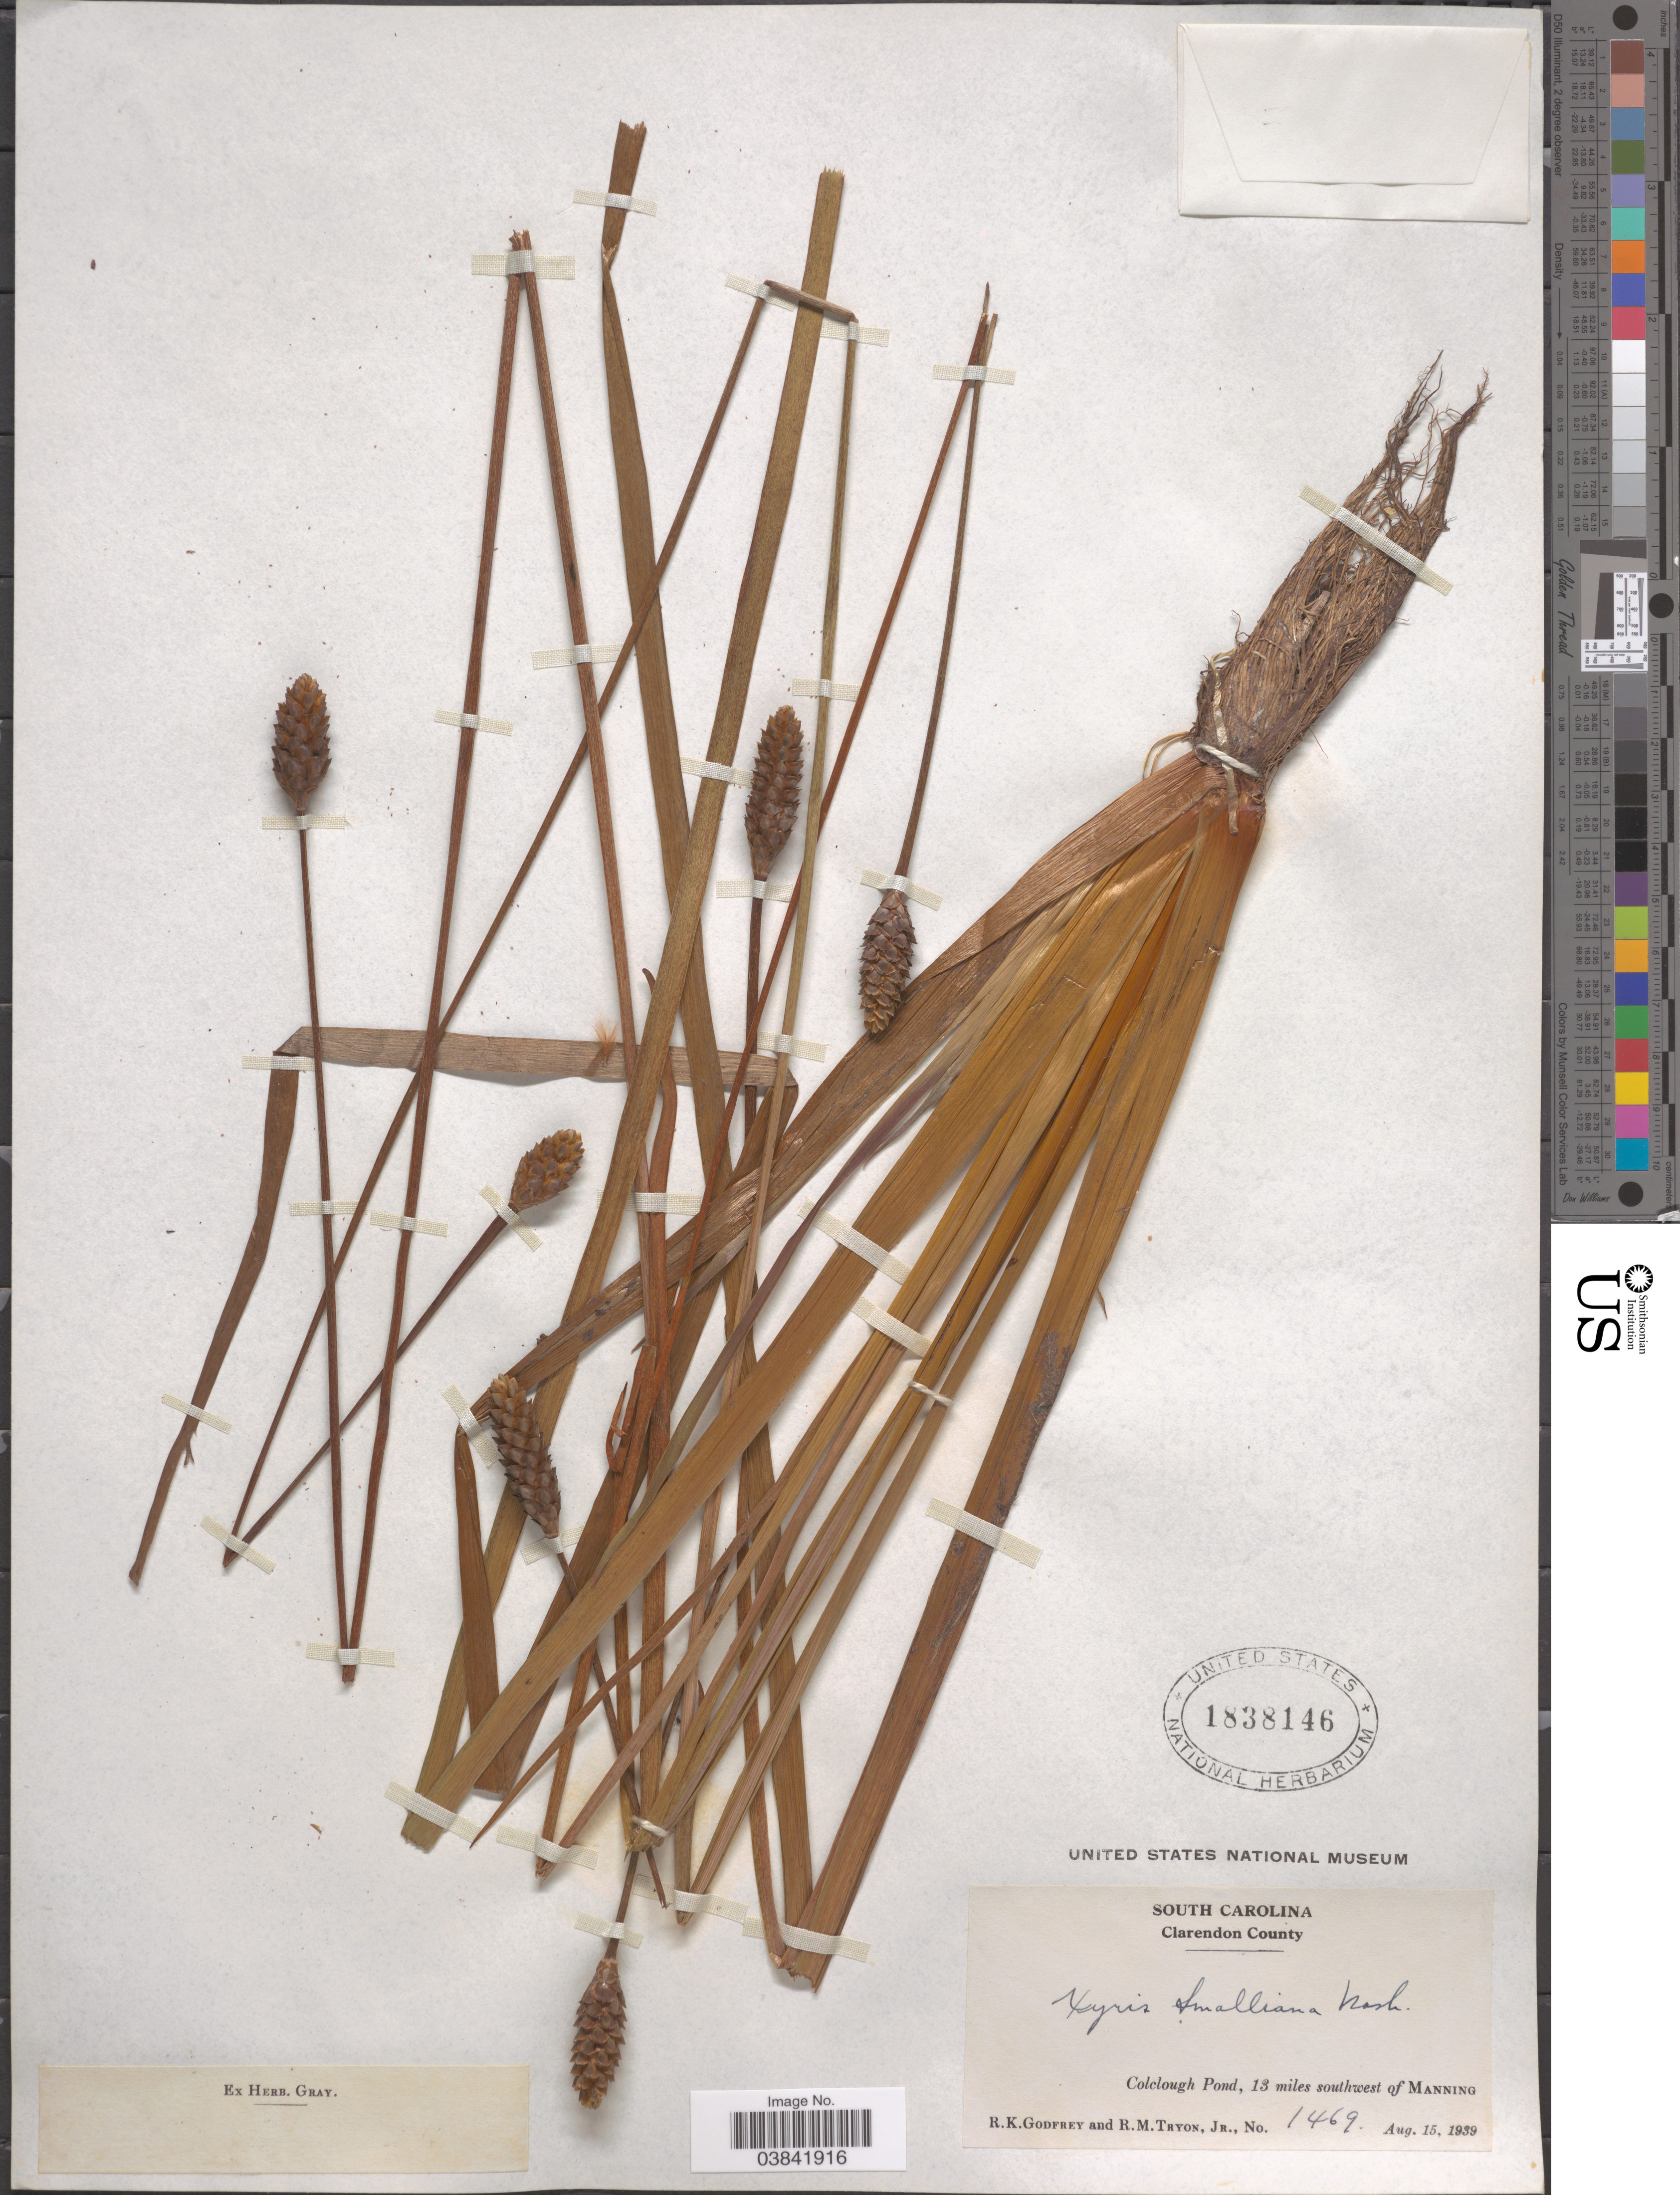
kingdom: Plantae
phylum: Tracheophyta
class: Liliopsida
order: Poales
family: Xyridaceae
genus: Xyris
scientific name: Xyris smalliana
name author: Nash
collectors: R. K. Godfrey & R. Tryon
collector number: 1469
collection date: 1939-08-15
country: United States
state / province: South Carolina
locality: Clarendon County. Colclough Pond, 13 miles southwest of Manning.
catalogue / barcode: US 1838146